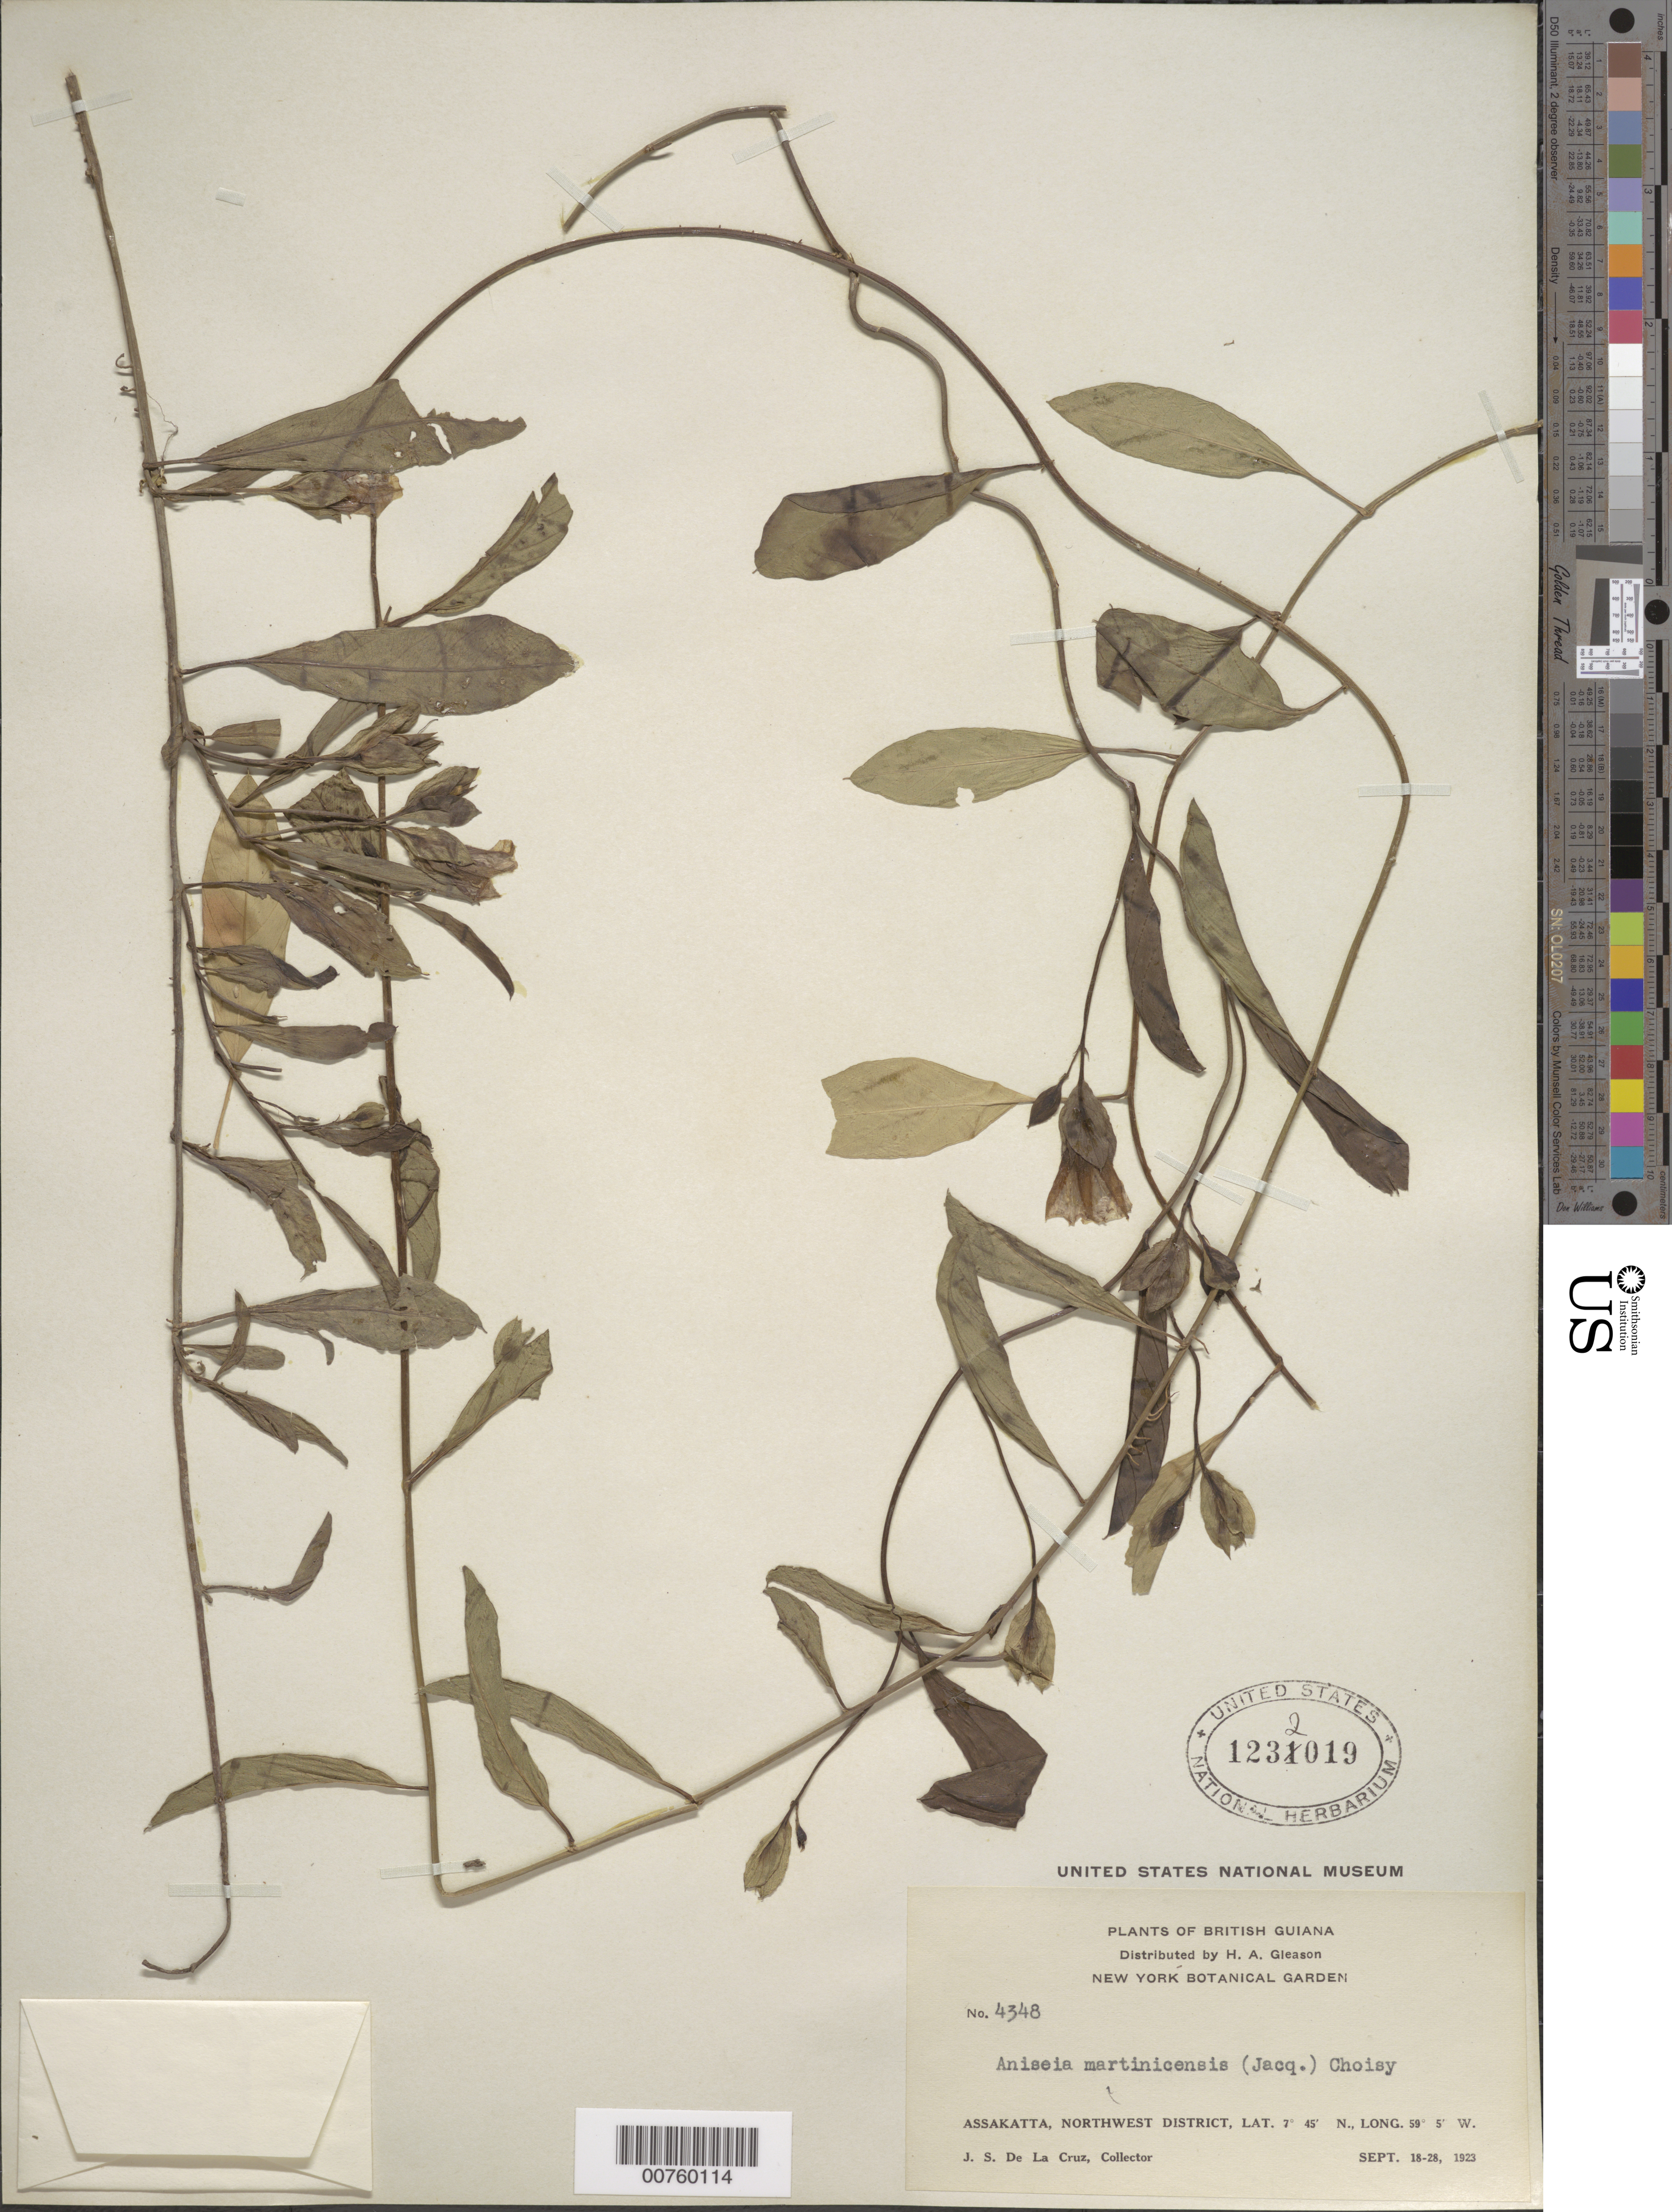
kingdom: Plantae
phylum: Tracheophyta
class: Magnoliopsida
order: Solanales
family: Convolvulaceae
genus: Aniseia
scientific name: Aniseia martinicensis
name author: (Jacq.) Choisy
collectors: J. S. de la Cruz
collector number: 4348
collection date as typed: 18-Sep-23 to 28-Sep-23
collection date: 1923-09-18/1923-09-28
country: Guyana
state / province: Barima-Waini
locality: Assakatta, NW District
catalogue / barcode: US 1232019